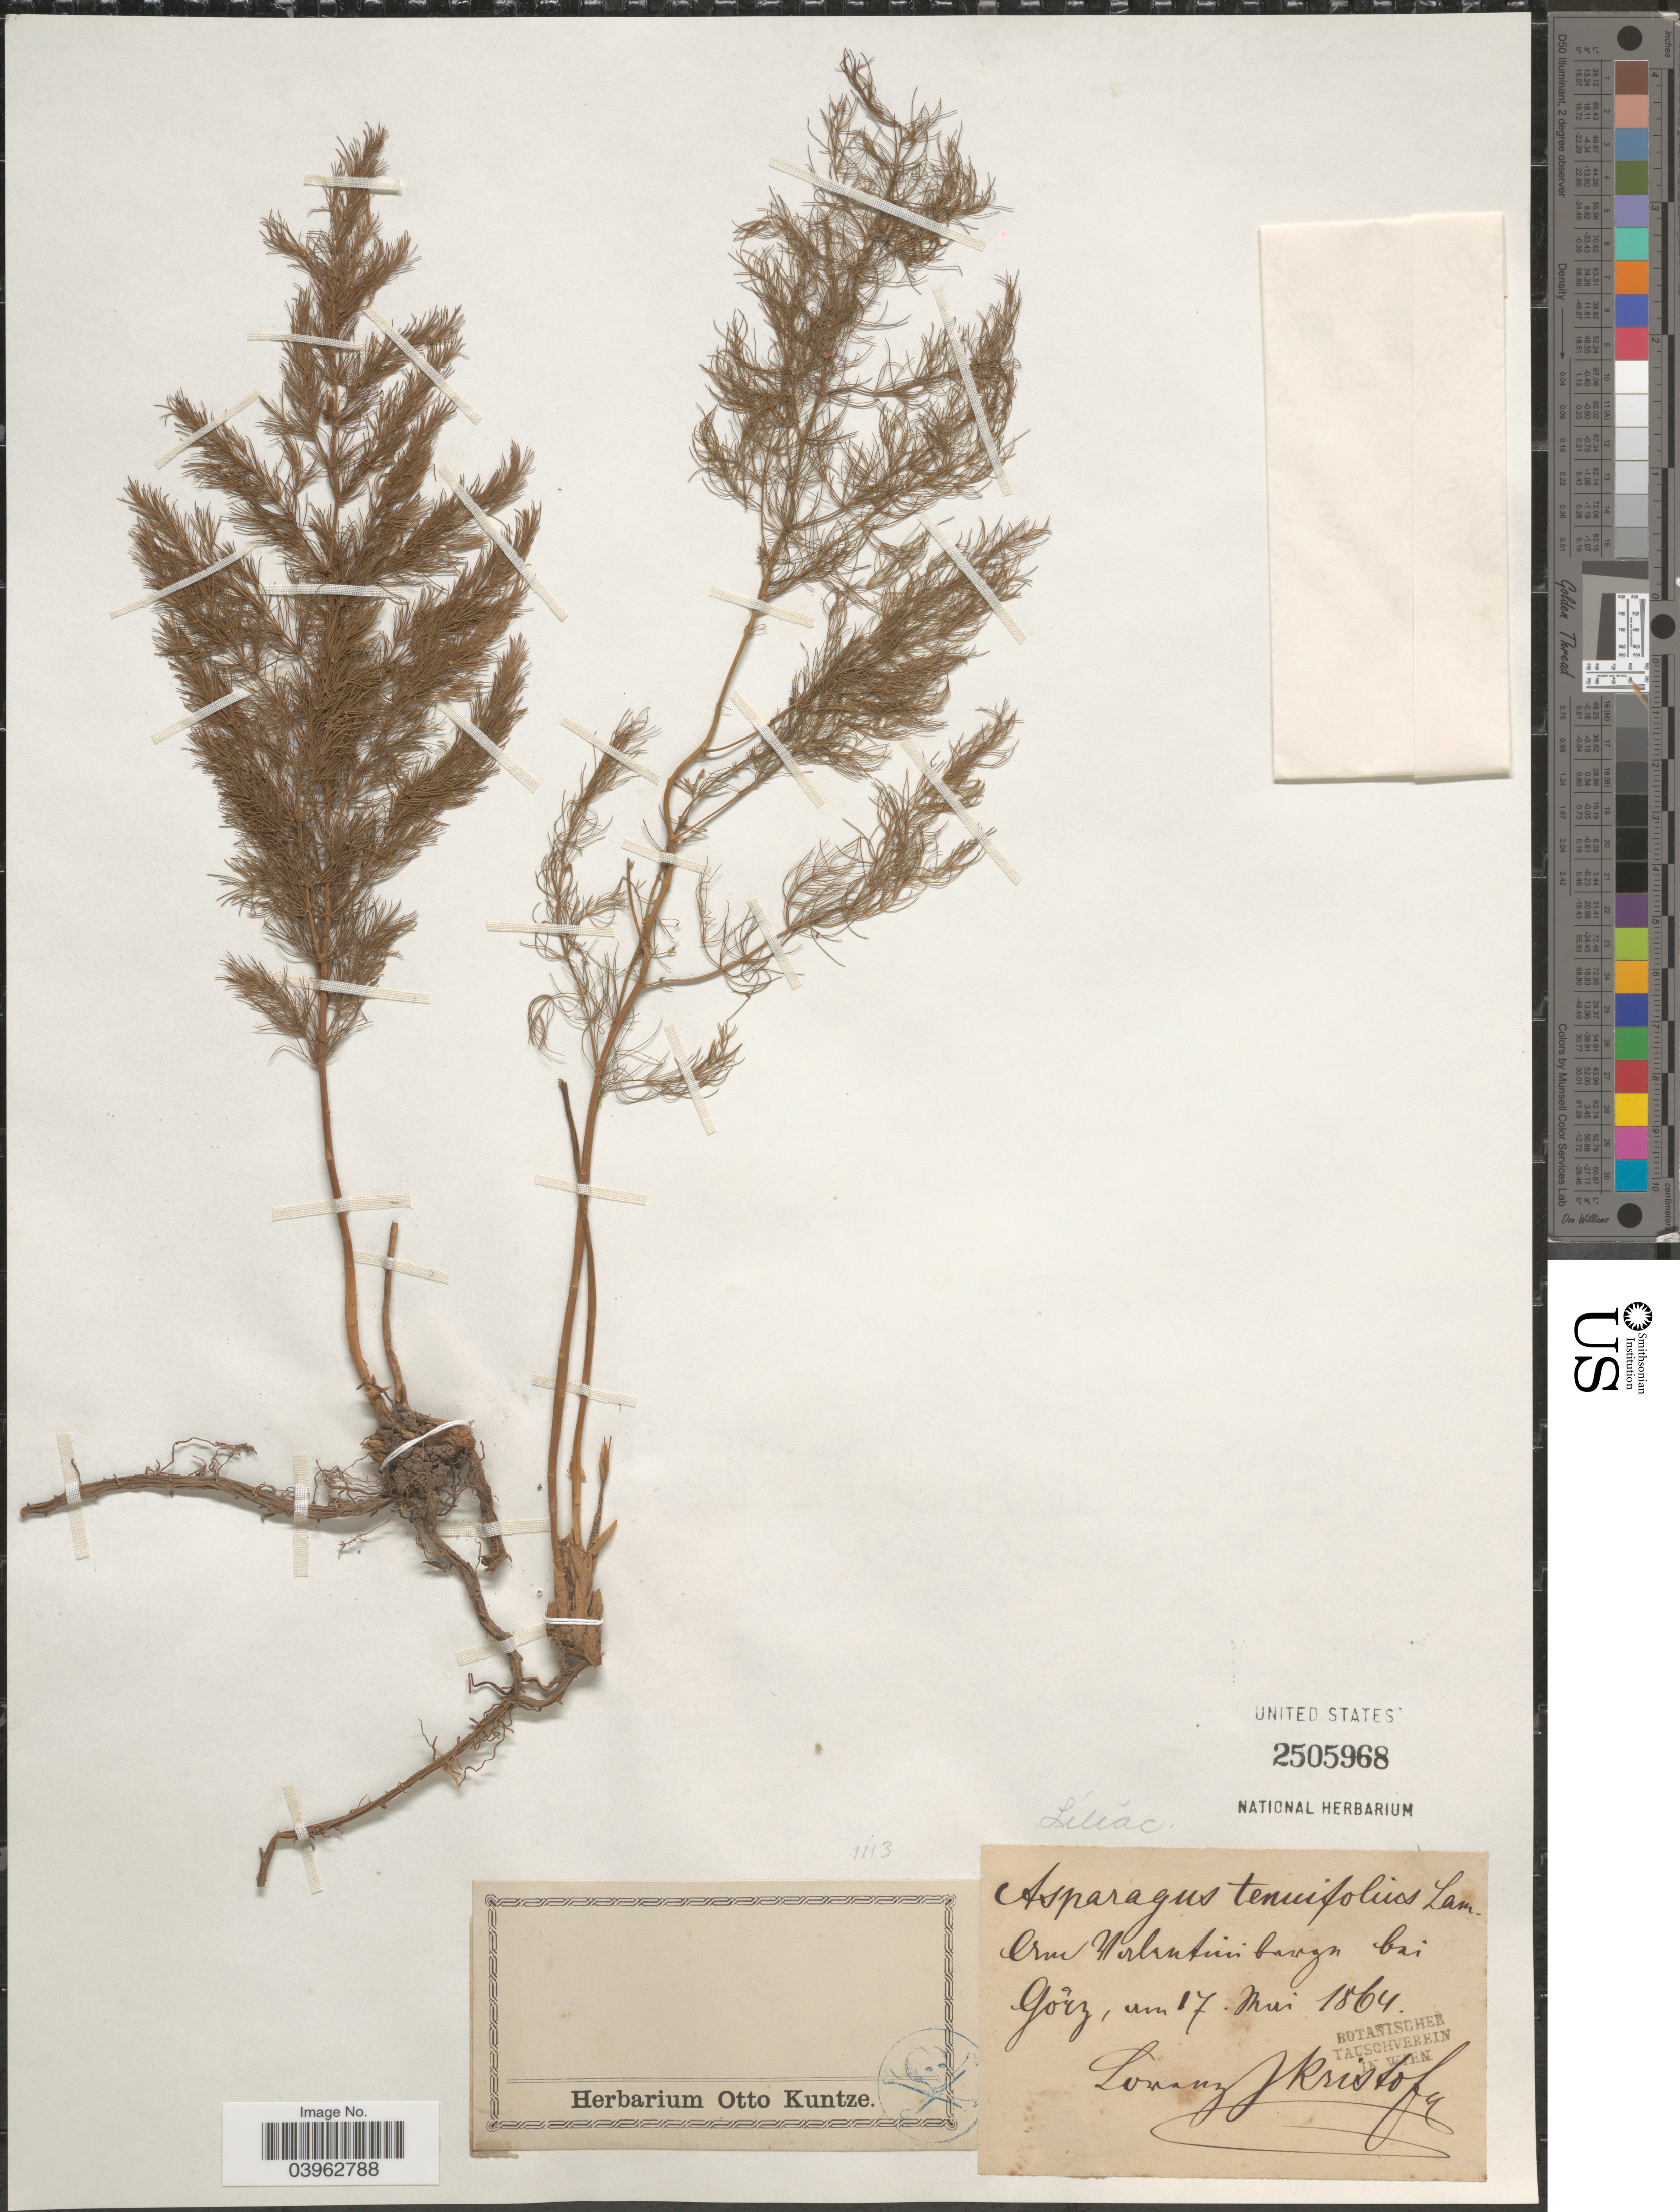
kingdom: Plantae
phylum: Tracheophyta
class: Liliopsida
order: Asparagales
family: Asparagaceae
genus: Asparagus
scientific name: Asparagus tenuifolius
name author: Lam.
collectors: L. Kristof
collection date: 1864-05-17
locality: Am Hurlantun [interpreted] berge bai Görz.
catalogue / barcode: US 2505968